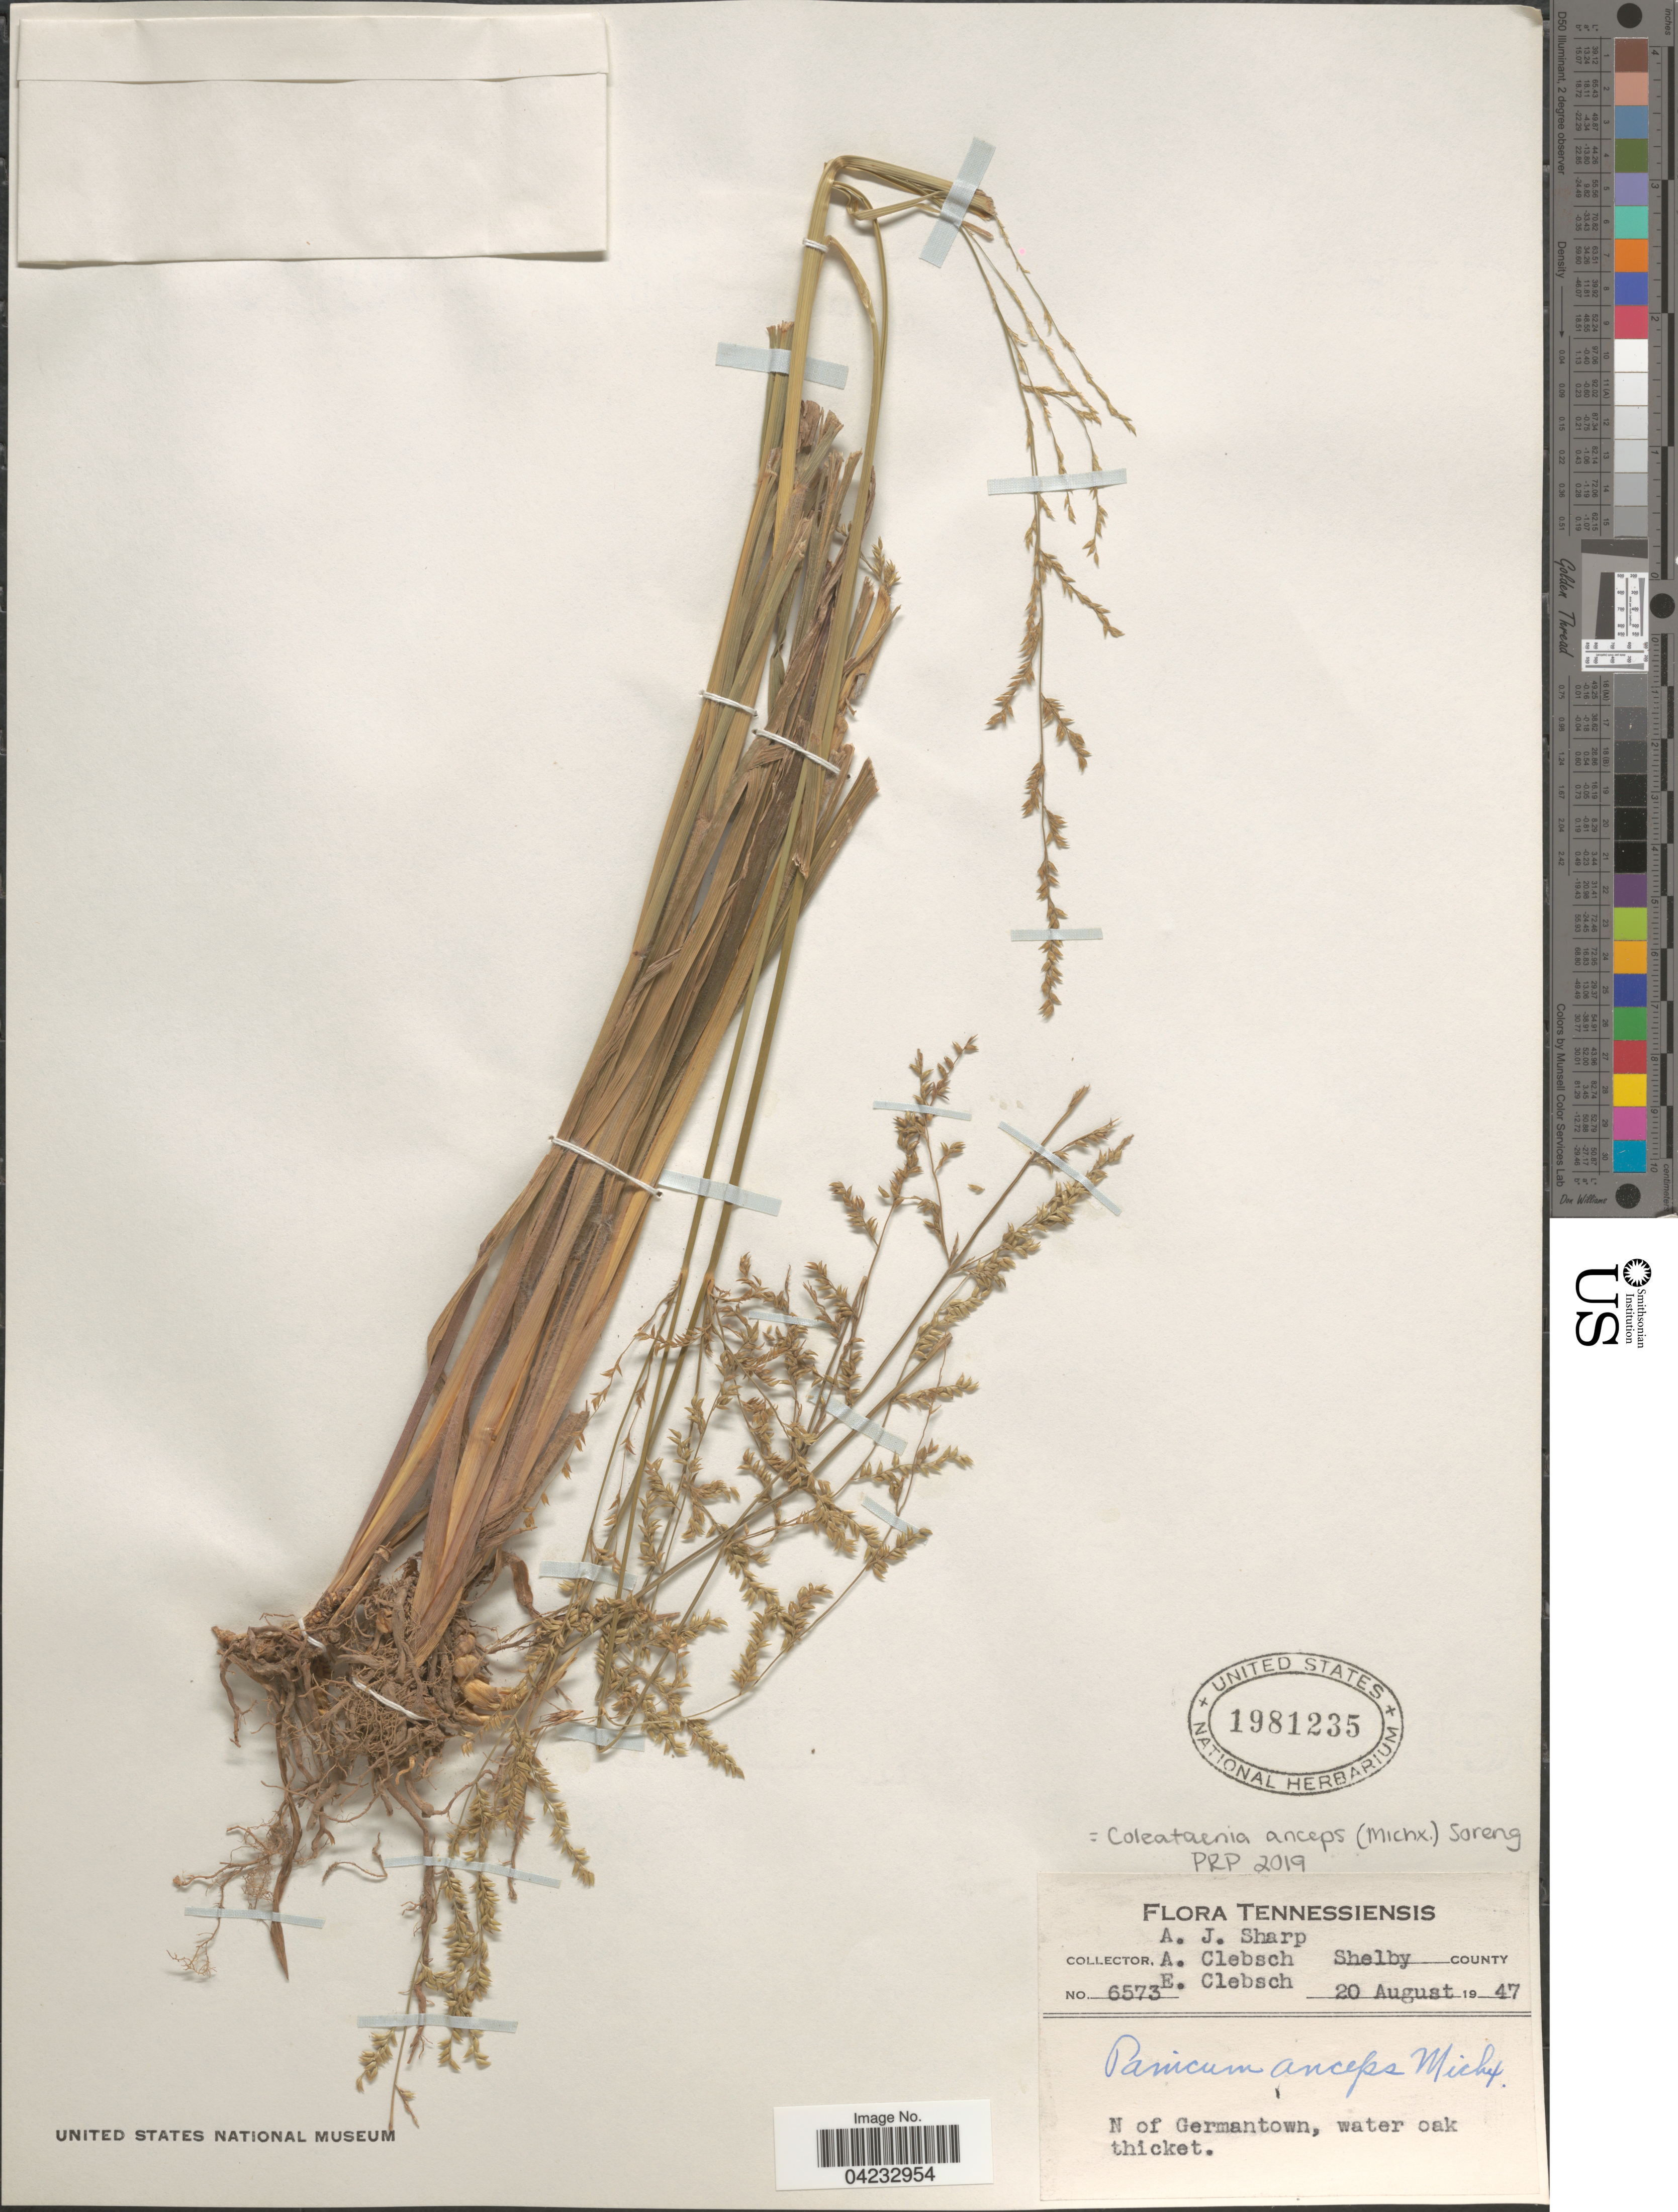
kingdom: Plantae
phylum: Tracheophyta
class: Liliopsida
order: Poales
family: Poaceae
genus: Coleataenia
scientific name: Coleataenia anceps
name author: (Michx.) Soreng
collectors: A. J. Sharp, A. Clebsch & E. Clebsch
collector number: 6573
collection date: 1947-08-20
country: United States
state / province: Tennessee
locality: Shelby County. N of Germantown.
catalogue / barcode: US 1981235